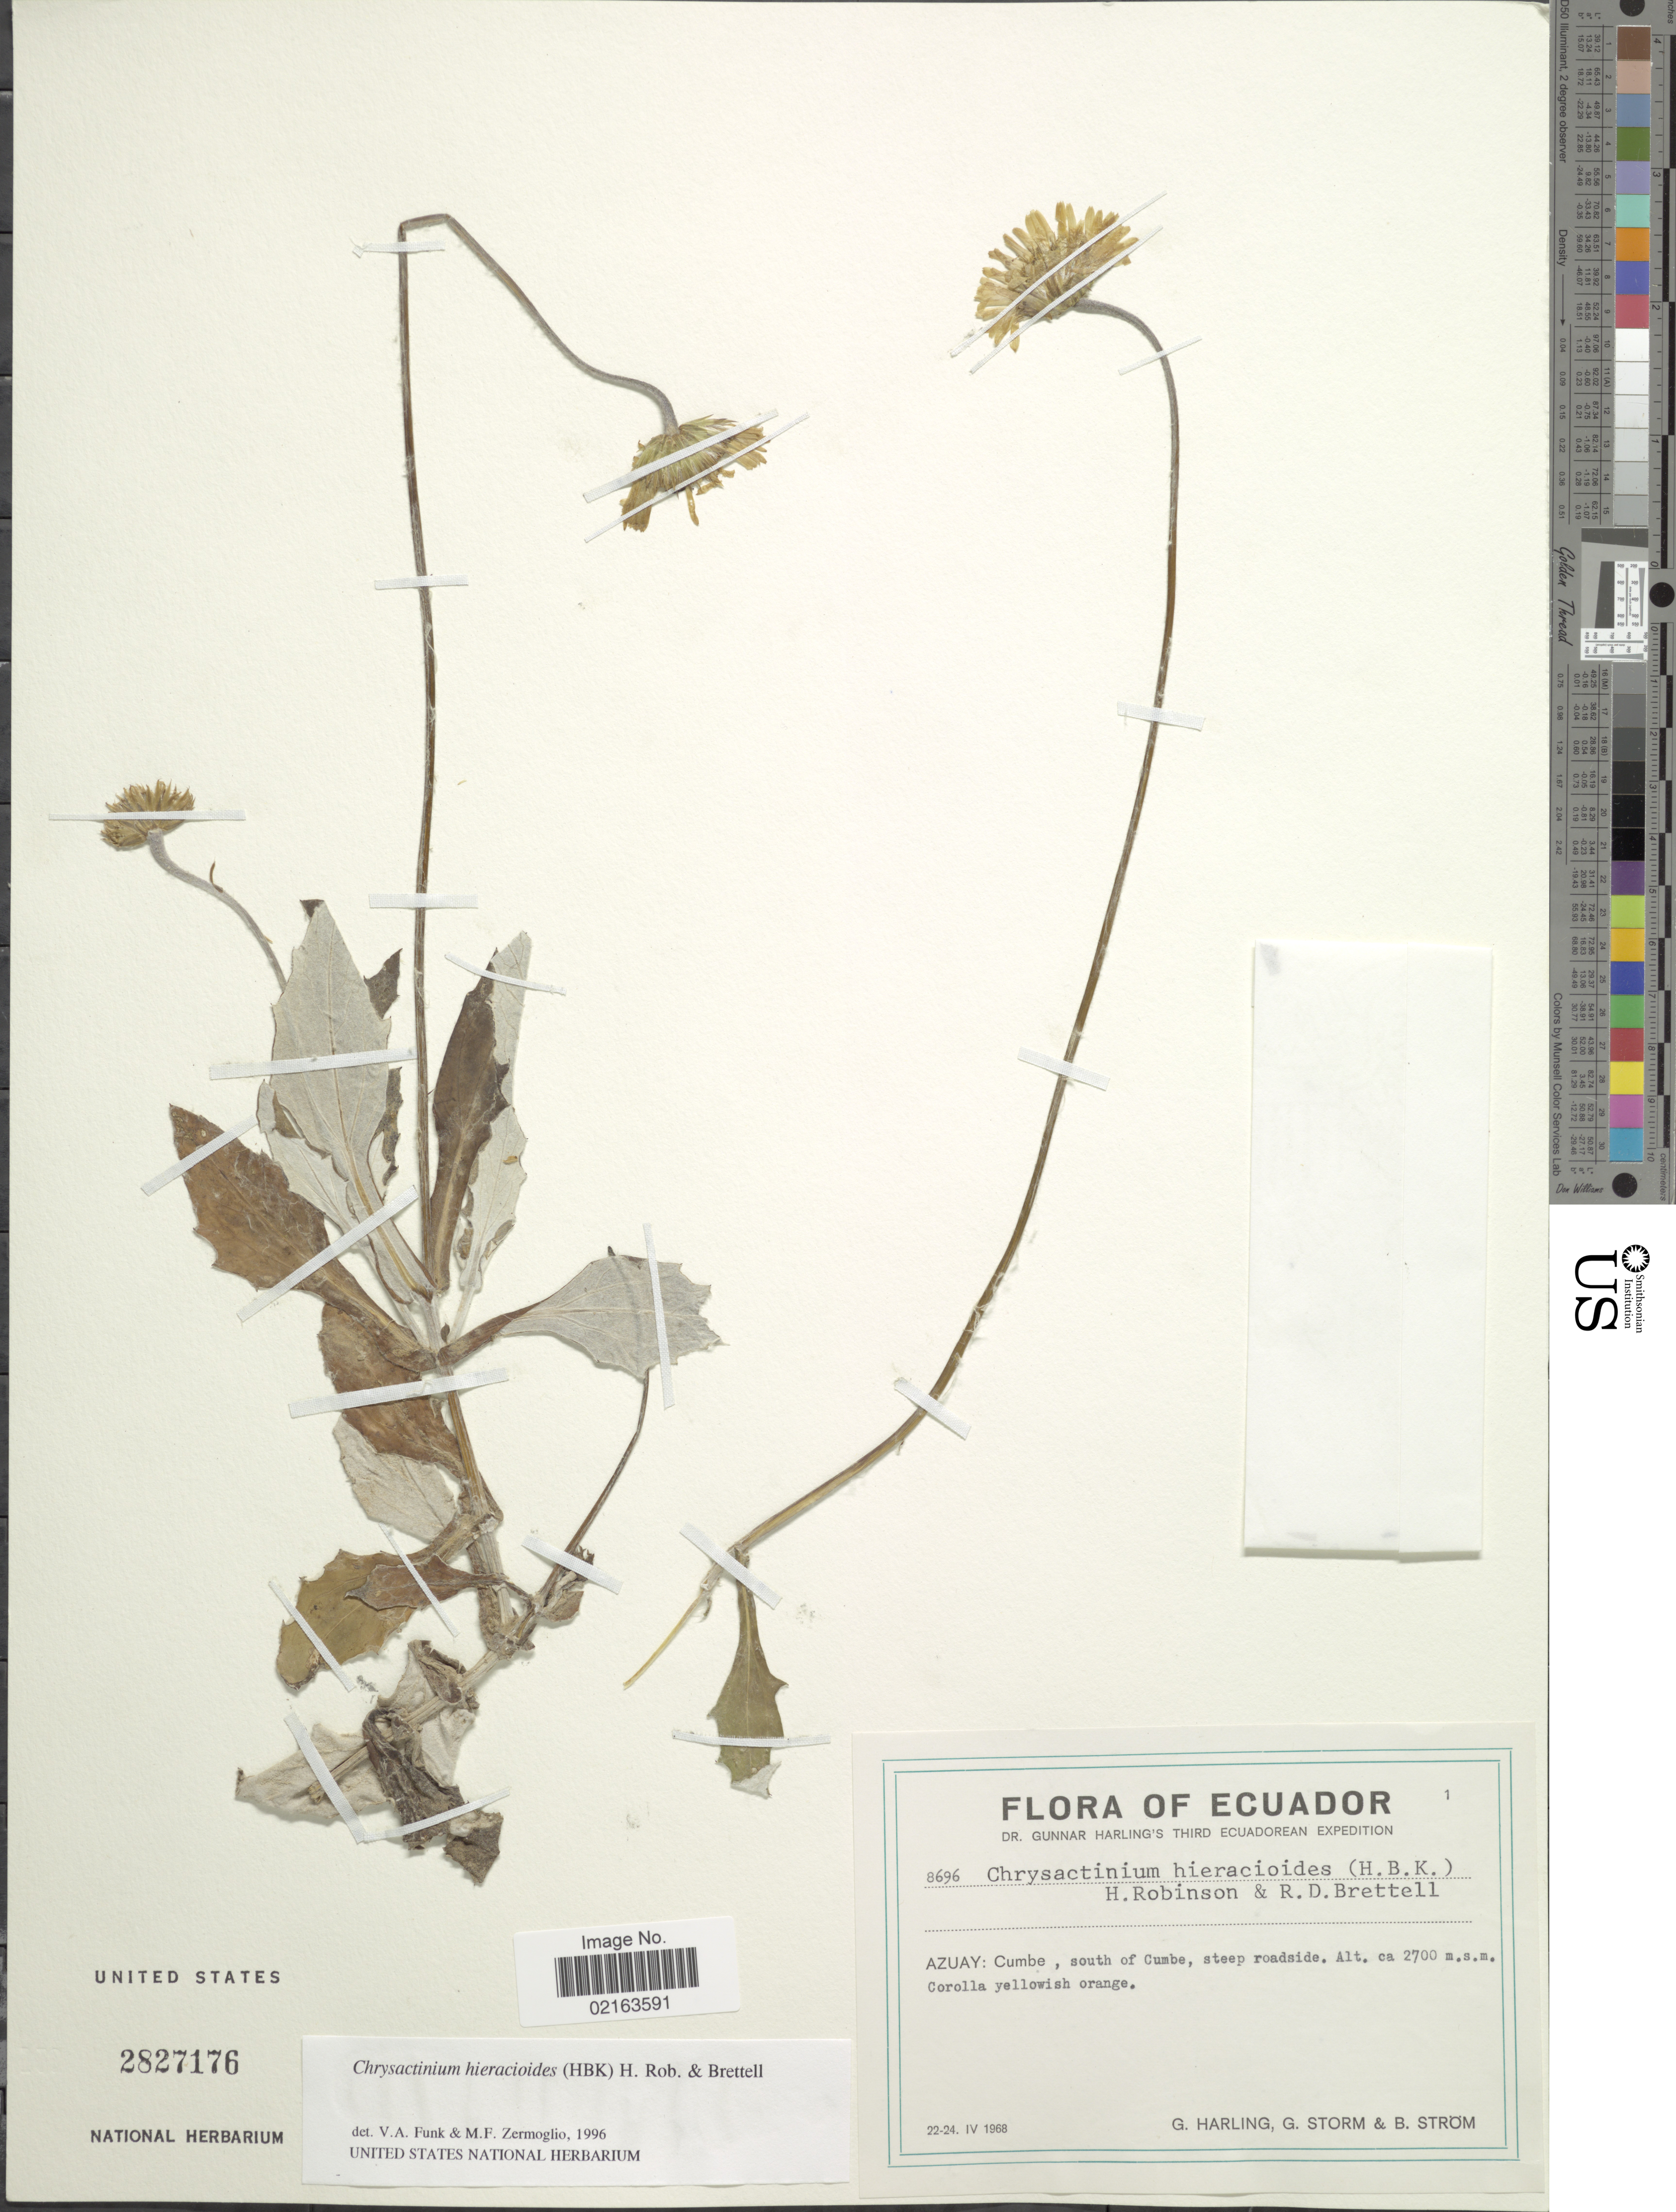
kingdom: Plantae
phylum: Tracheophyta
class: Magnoliopsida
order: Asterales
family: Asteraceae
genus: Chrysactinium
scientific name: Chrysactinium hieracioides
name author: (Kunth) H. Rob. & Brettell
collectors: G. Harling, G. Storm & B. Ström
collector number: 8696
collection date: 1968-04-22/1968-04-24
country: Ecuador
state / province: Azuay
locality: Azuay: Cumbe, south of Cumbe, steep roadside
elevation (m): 2700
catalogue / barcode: US 2827176